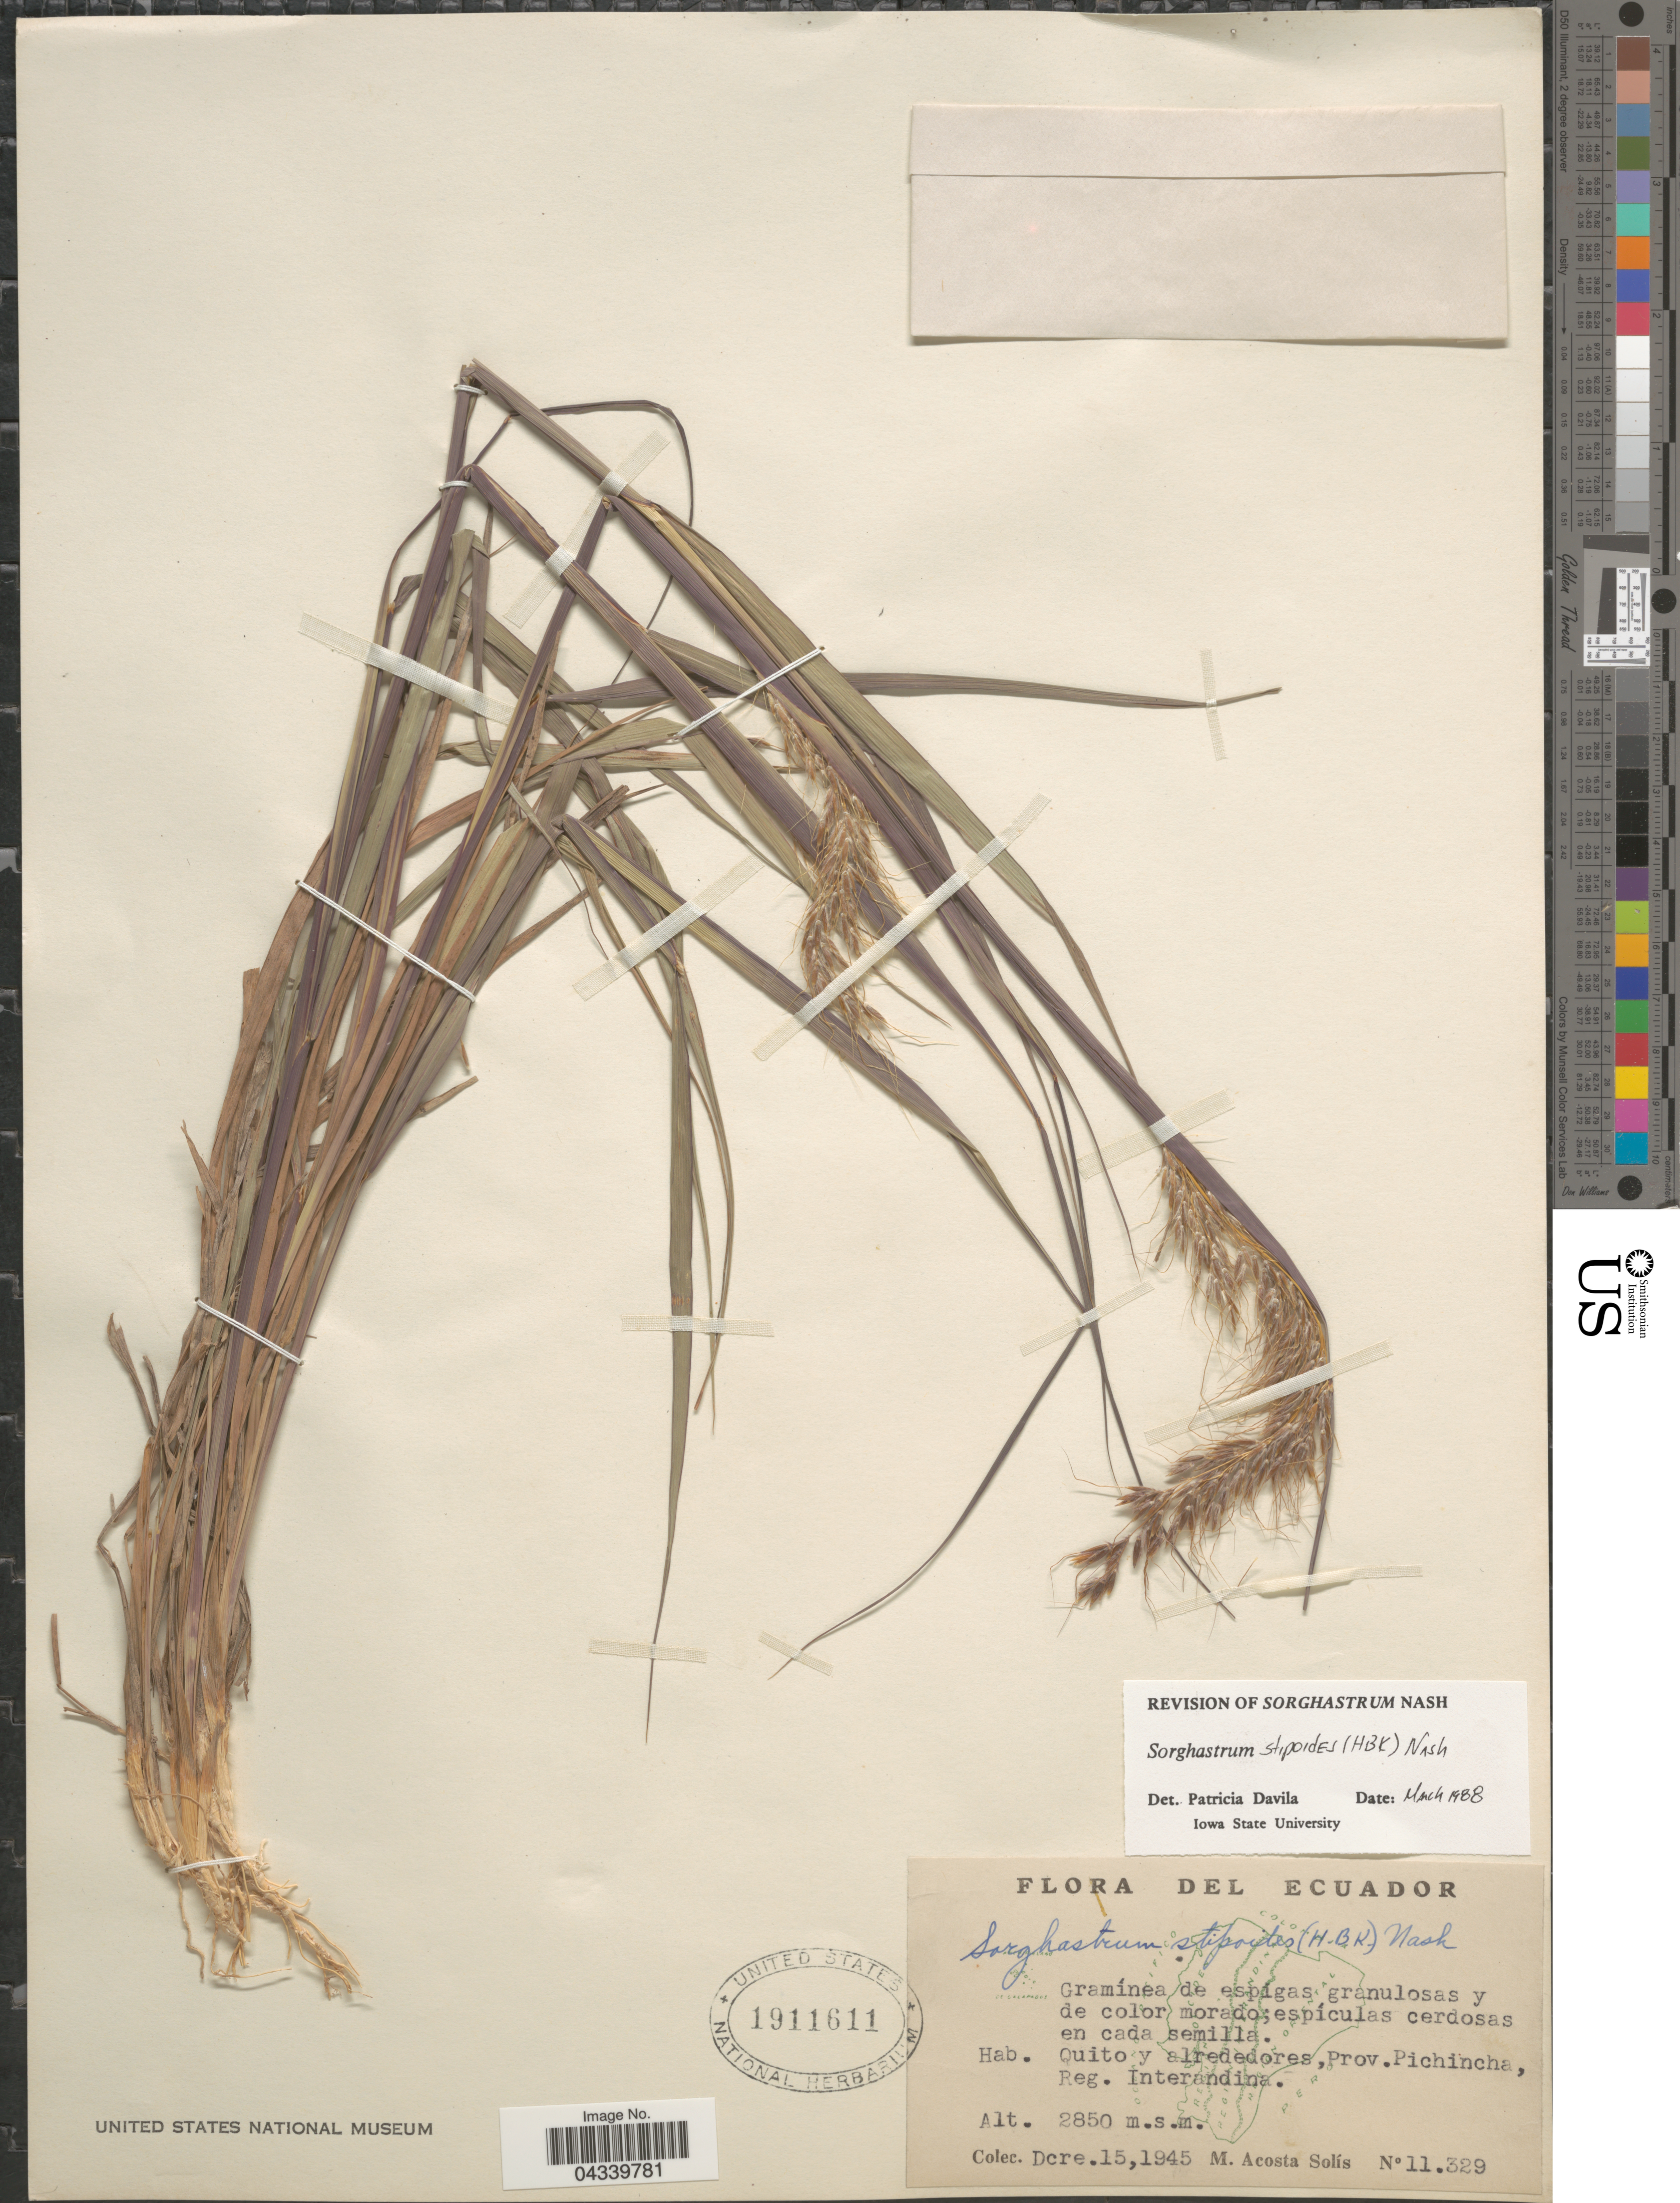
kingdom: Plantae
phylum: Tracheophyta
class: Liliopsida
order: Poales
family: Poaceae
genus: Sorghastrum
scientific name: Sorghastrum stipoides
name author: (Kunth) Nash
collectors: M. Acosta Solis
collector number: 11329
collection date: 1945-12-15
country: Ecuador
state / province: Pichincha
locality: Quito y alrededores, Reg. Interandina.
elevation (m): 2850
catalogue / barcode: US 1911611